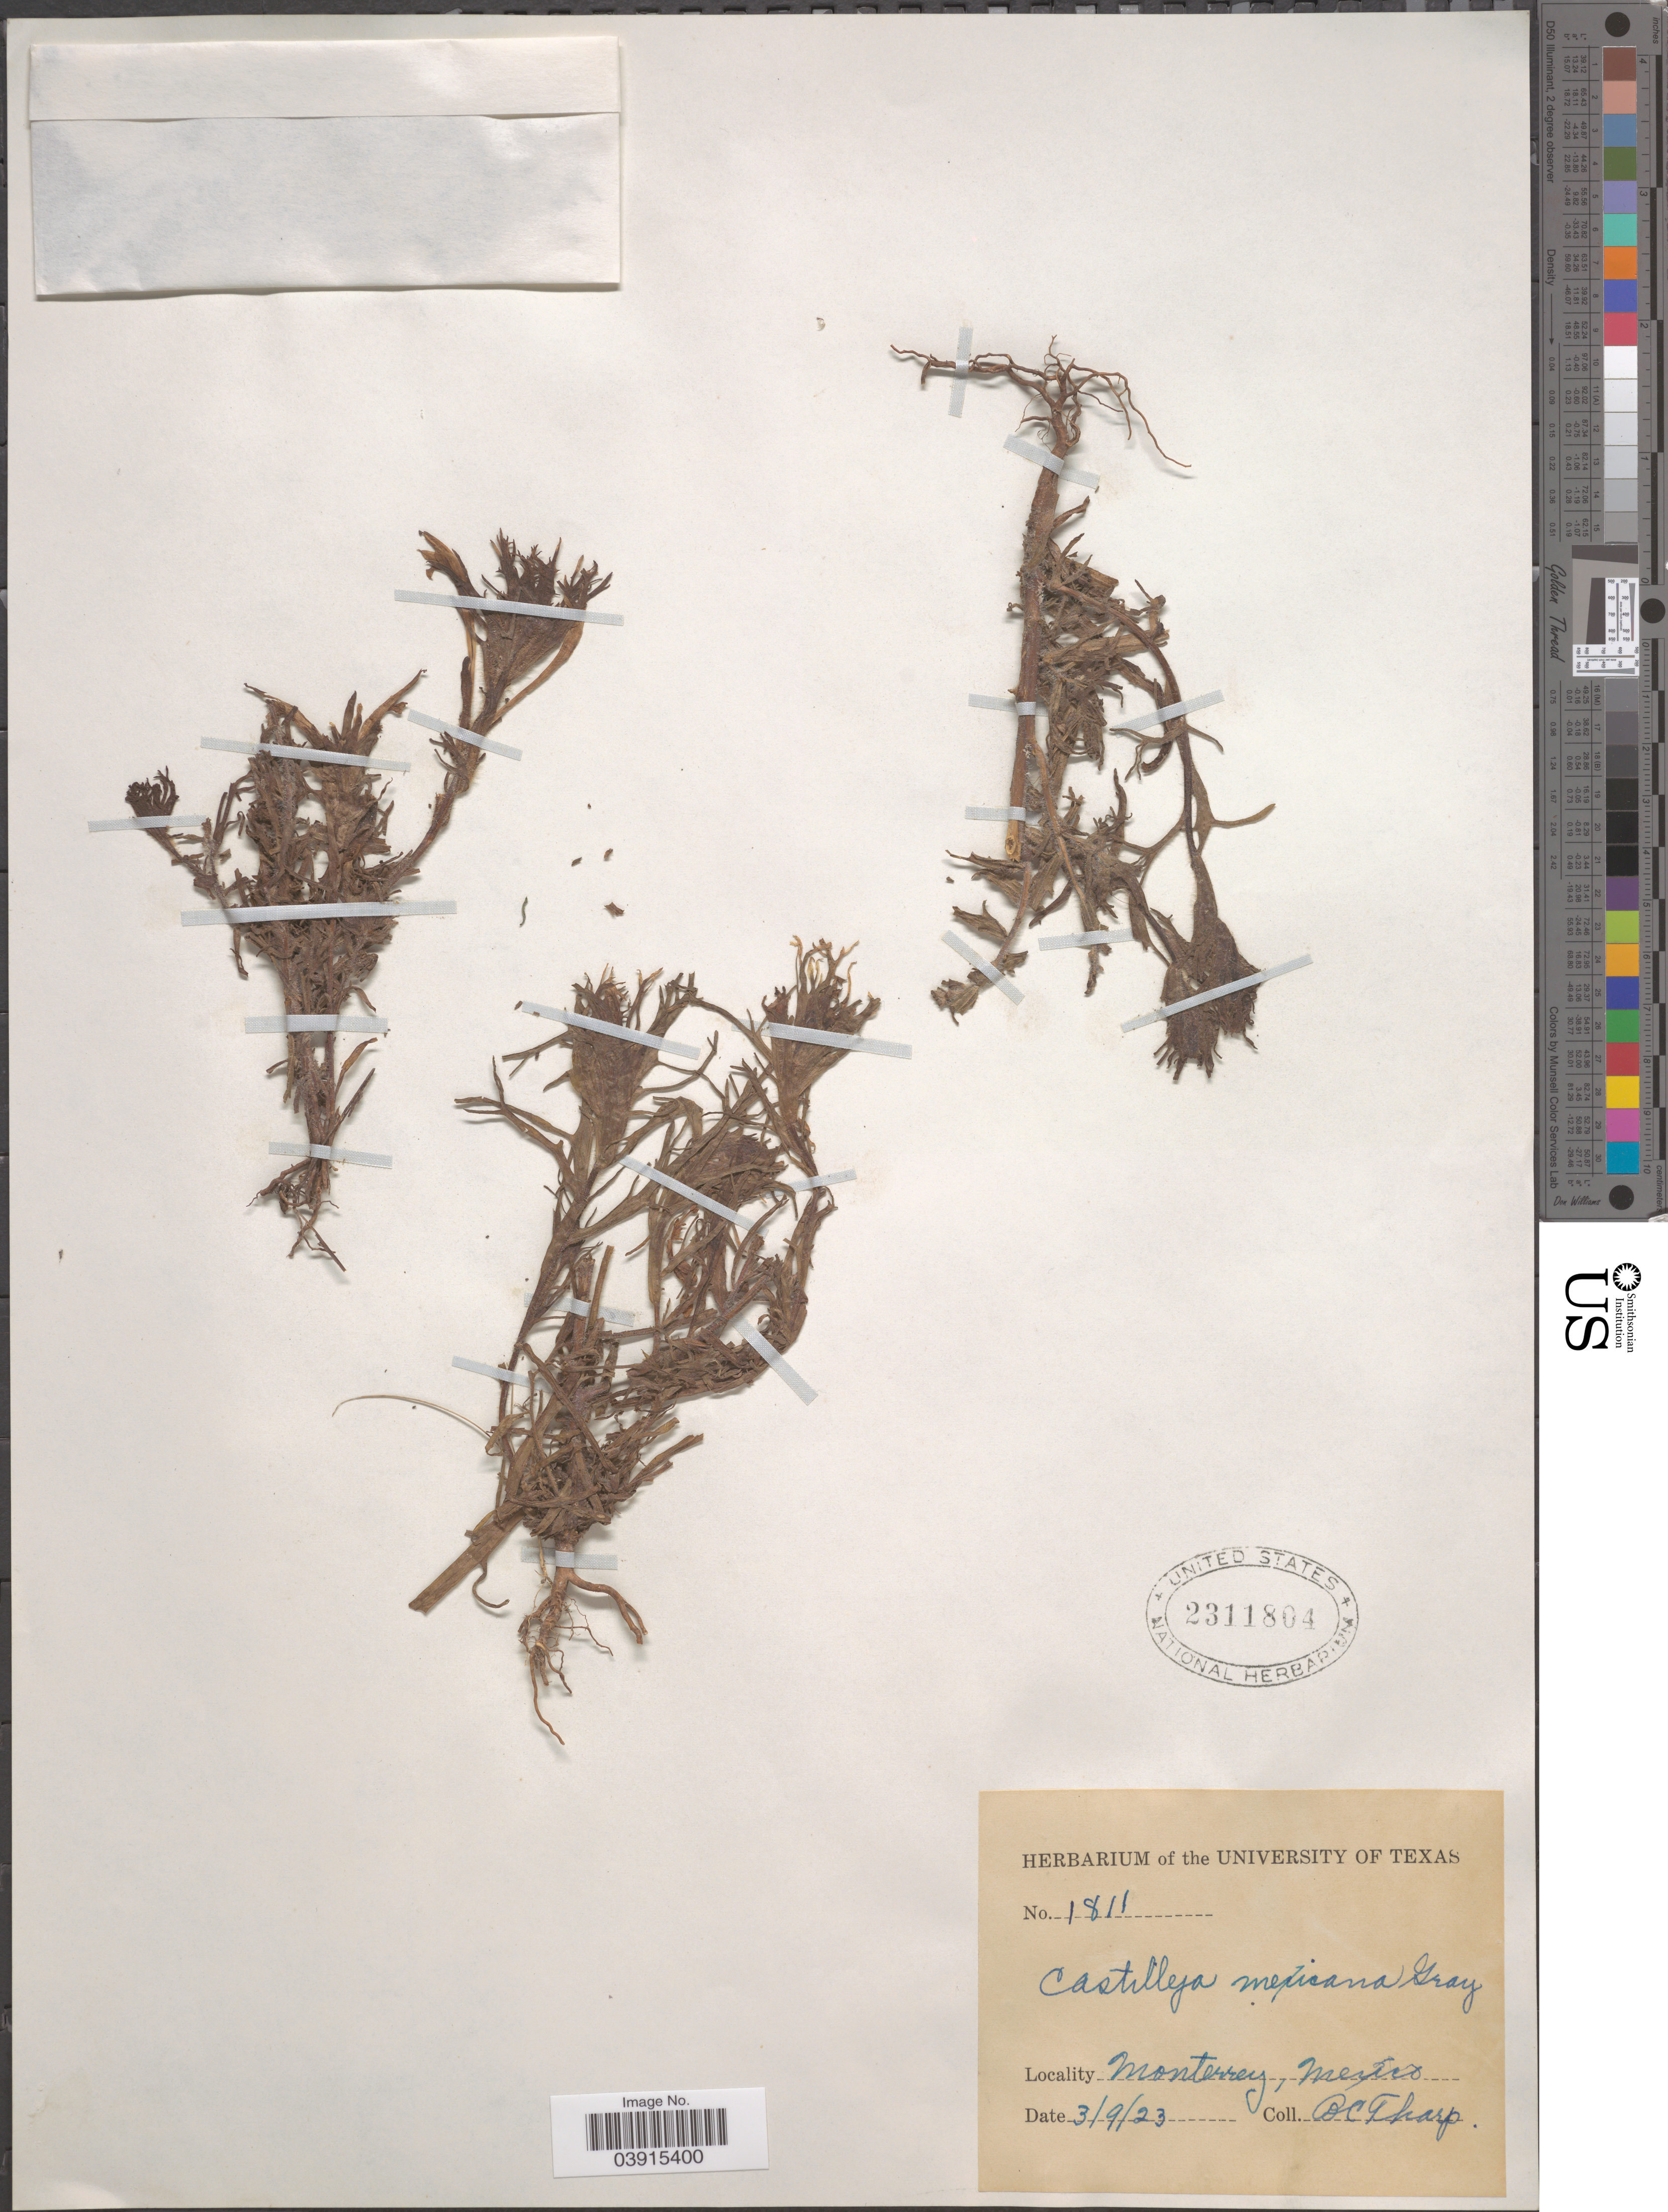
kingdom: Plantae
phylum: Tracheophyta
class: Magnoliopsida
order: Lamiales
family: Orobanchaceae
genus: Castilleja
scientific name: Castilleja mexicana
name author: (Hemsl.) A. Gray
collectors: B. C. Tharp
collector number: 1811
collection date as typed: Transcribed d/m/y: 3/9/23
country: Mexico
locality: Monterrey.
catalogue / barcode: US 2311804